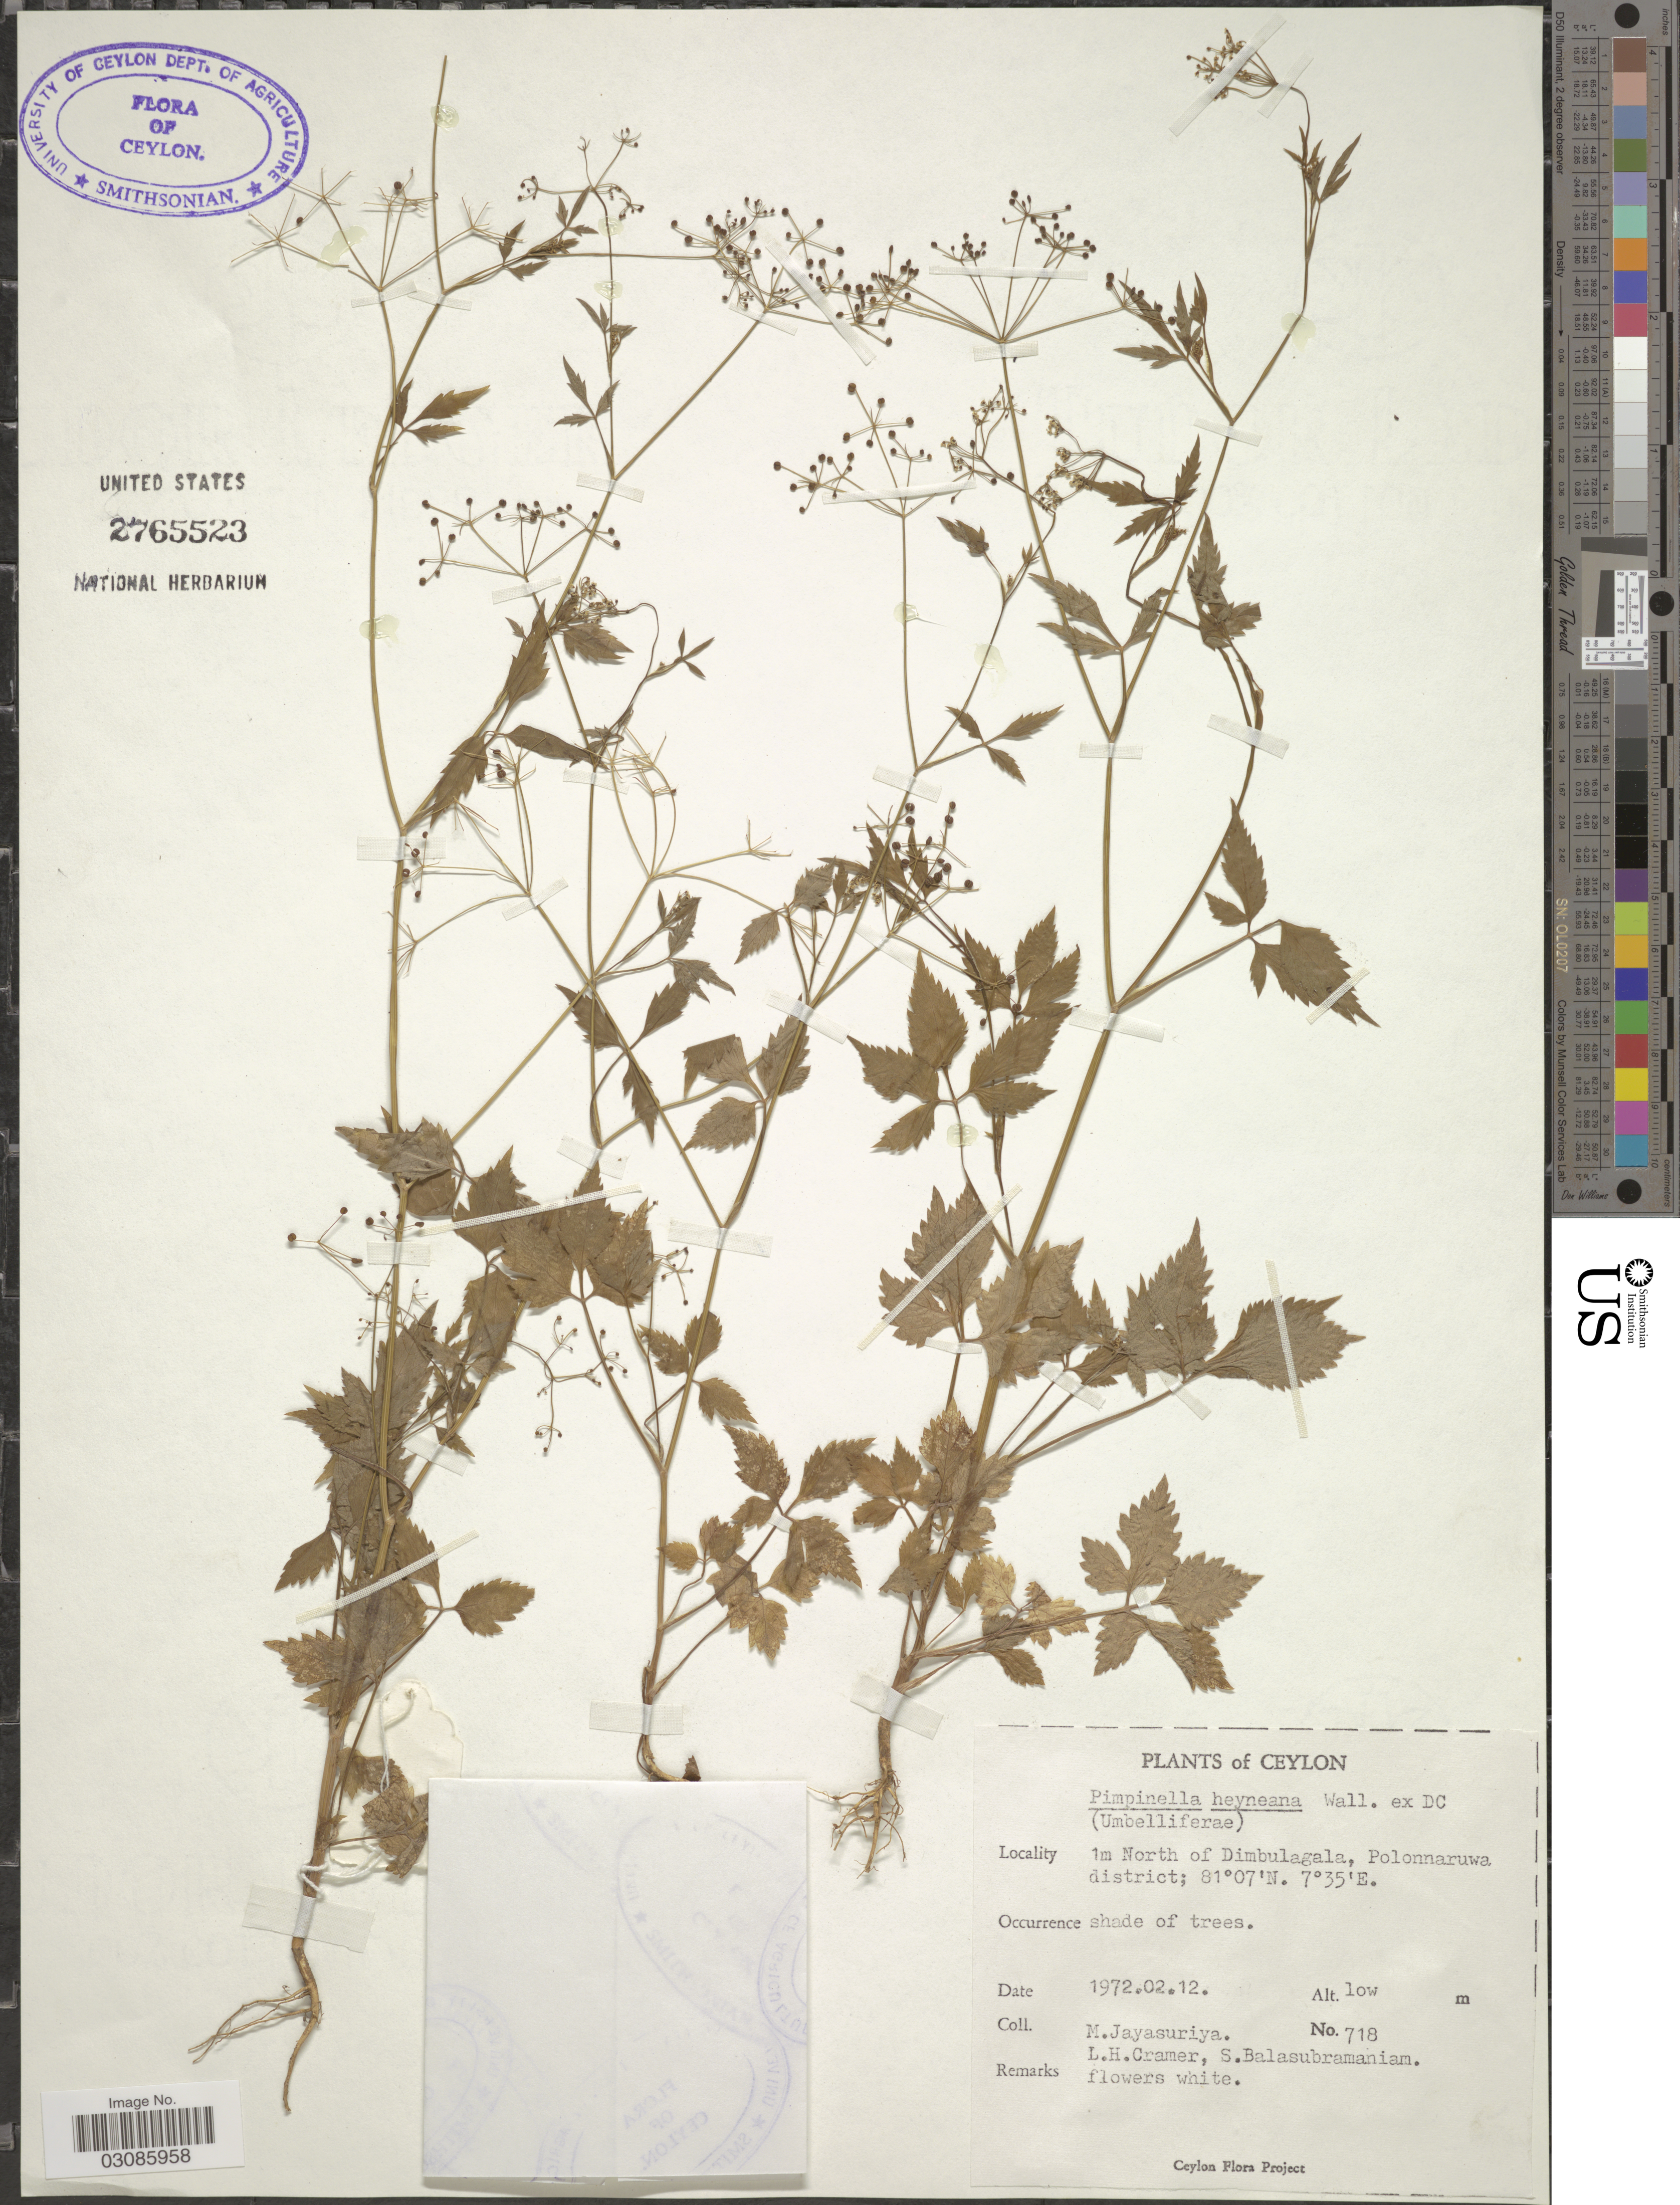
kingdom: Plantae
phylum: Tracheophyta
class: Magnoliopsida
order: Apiales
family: Apiaceae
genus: Pimpinella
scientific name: Pimpinella heyneana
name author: Wall.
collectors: M. Jayasuriya, L. H. Cramer & S. Balasubramaniam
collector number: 718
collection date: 1972-02-12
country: Sri Lanka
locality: Ceylon, 1m North of Dimbulagala, Polonnaruwa district.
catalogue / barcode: US 2765523